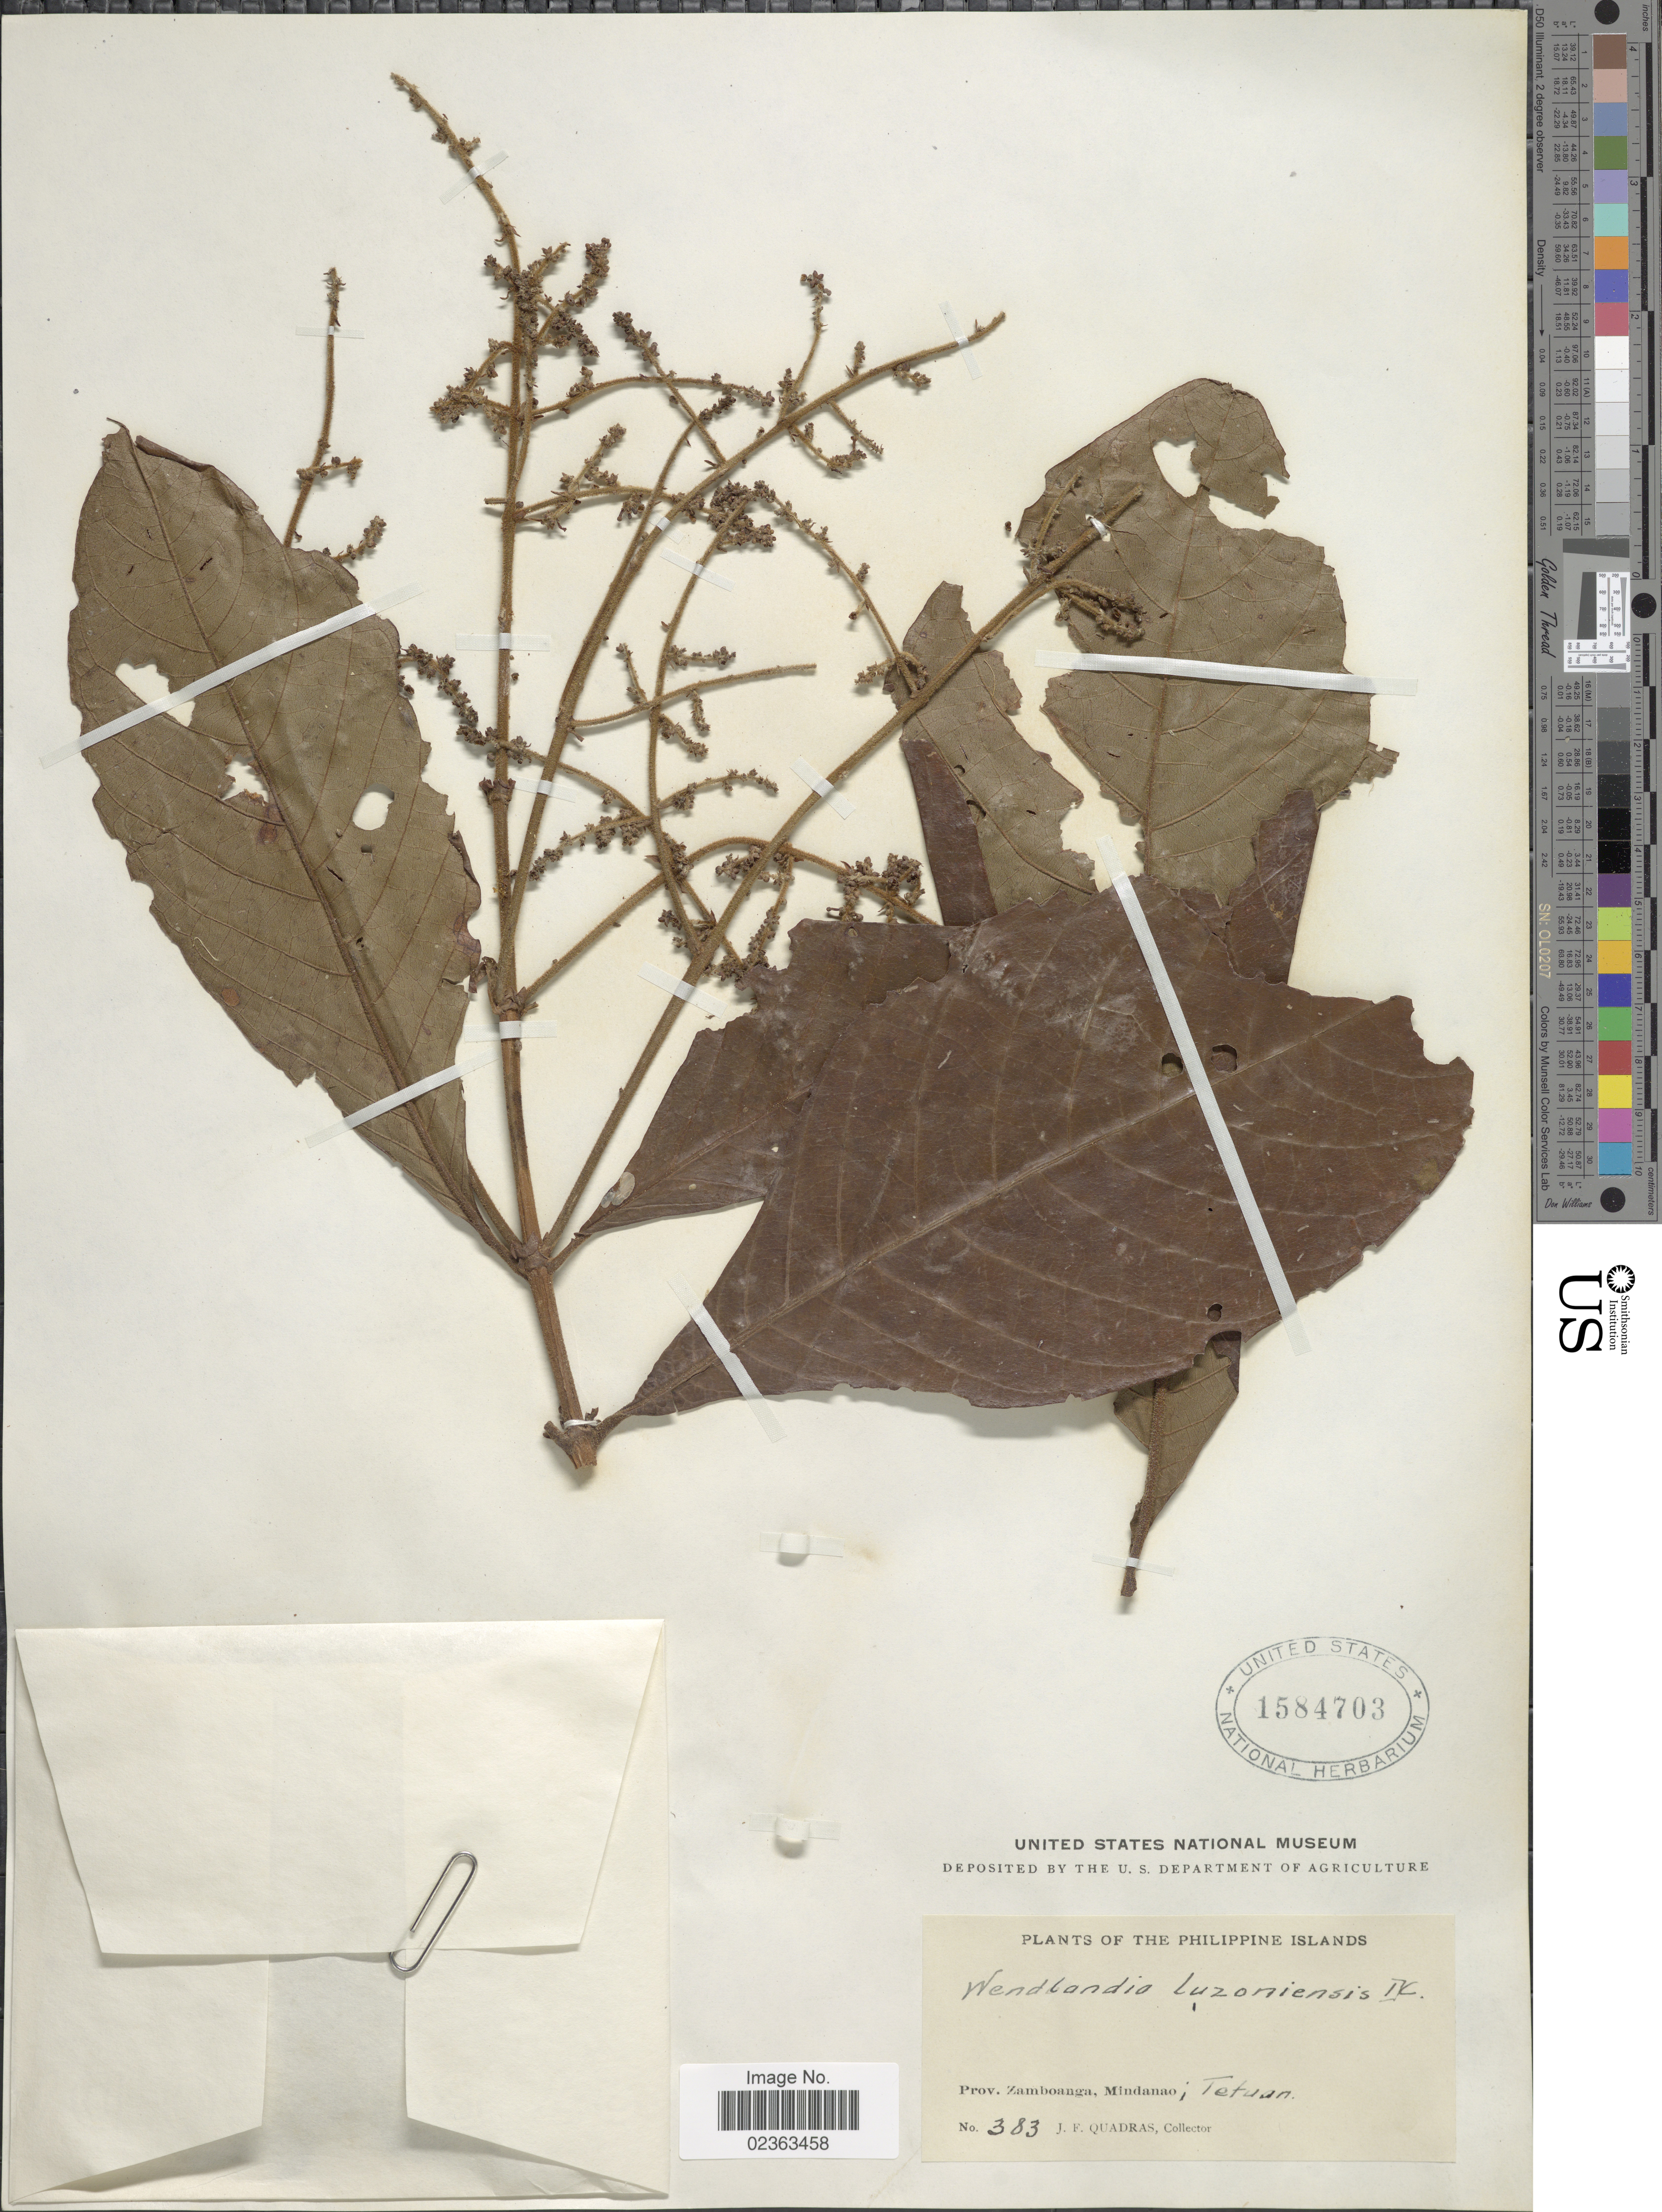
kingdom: Plantae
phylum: Tracheophyta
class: Magnoliopsida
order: Gentianales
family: Rubiaceae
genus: Wendlandia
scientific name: Wendlandia luzoniensis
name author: DC.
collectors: J. Quadras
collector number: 383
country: Philippines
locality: Prov. Zamboanga, Mindanao; Tetuan, Philippine Islands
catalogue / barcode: US 1584703